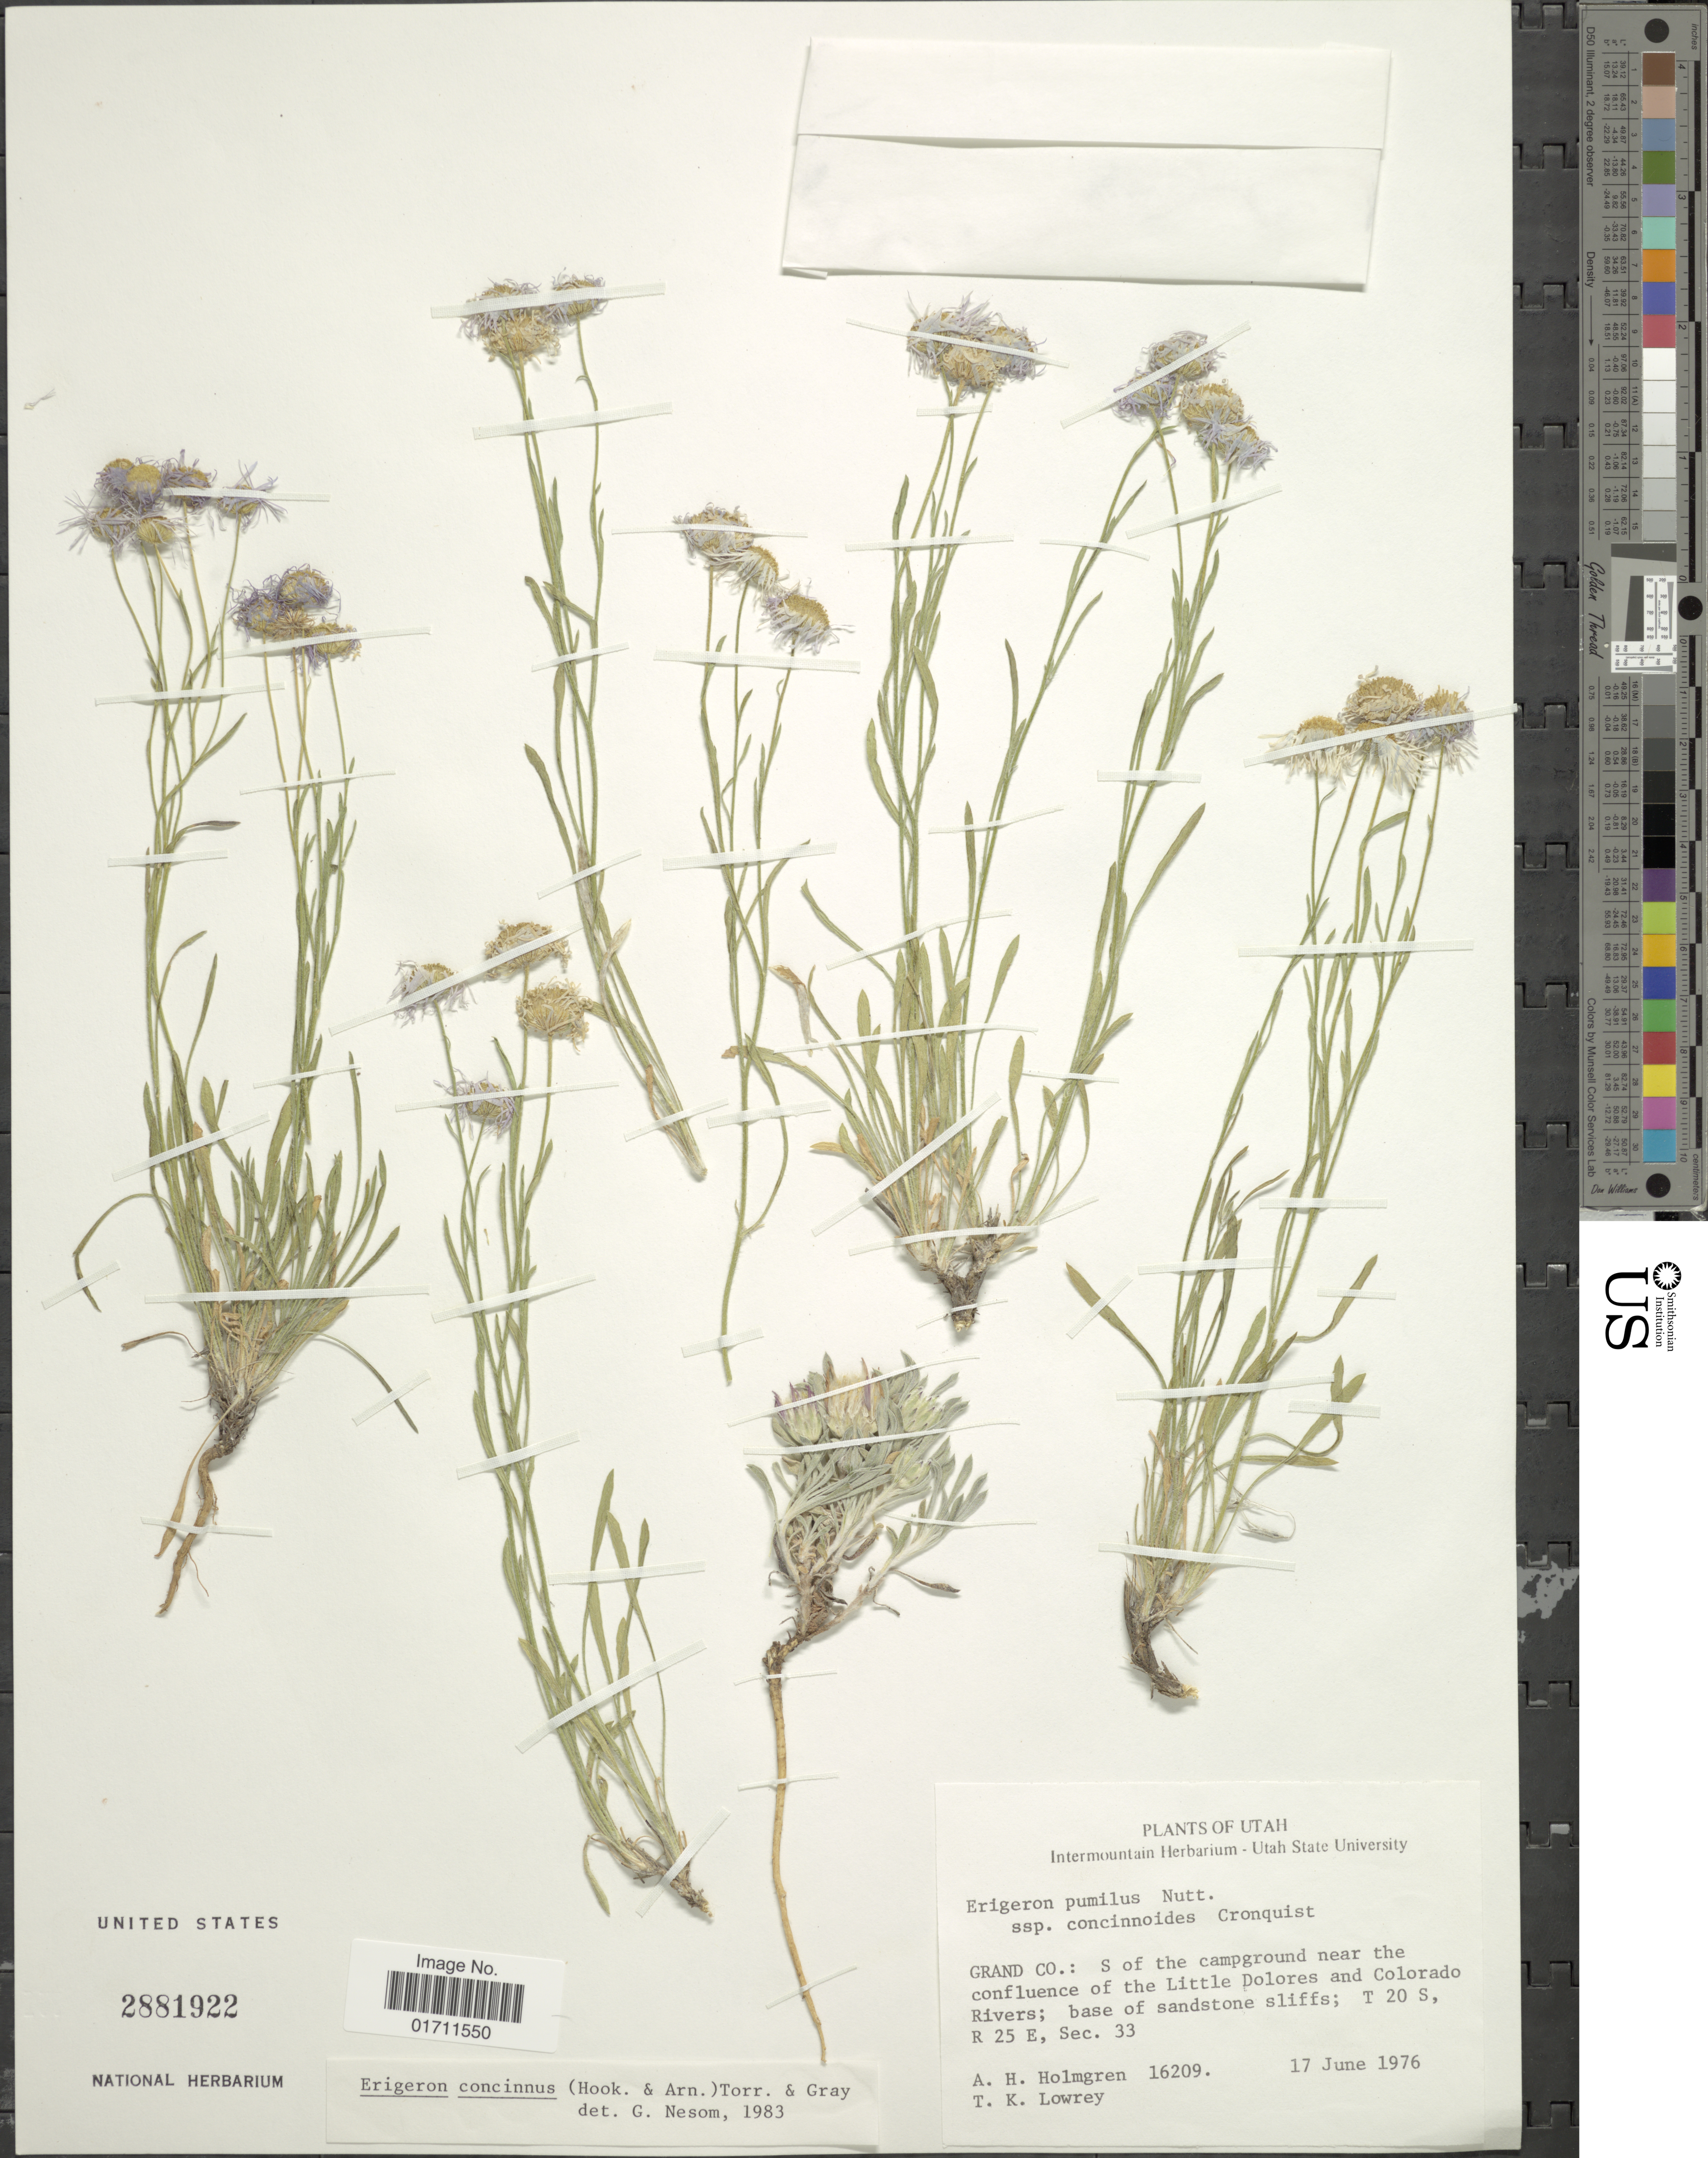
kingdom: Plantae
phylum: Tracheophyta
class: Magnoliopsida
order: Asterales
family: Asteraceae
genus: Erigeron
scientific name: Erigeron concinnus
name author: (Hook. & Arn.) Torr. & A. Gray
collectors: A. H. Holmgren & T. Lowrey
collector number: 16209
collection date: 1979-06-17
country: United States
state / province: Utah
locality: Grand Co.: S of the campground near the confluence of the Little Dolores and Colorado River; base of sandstone sliffs; T 20 S, R 25 E, Sec. 33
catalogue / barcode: US 2881922